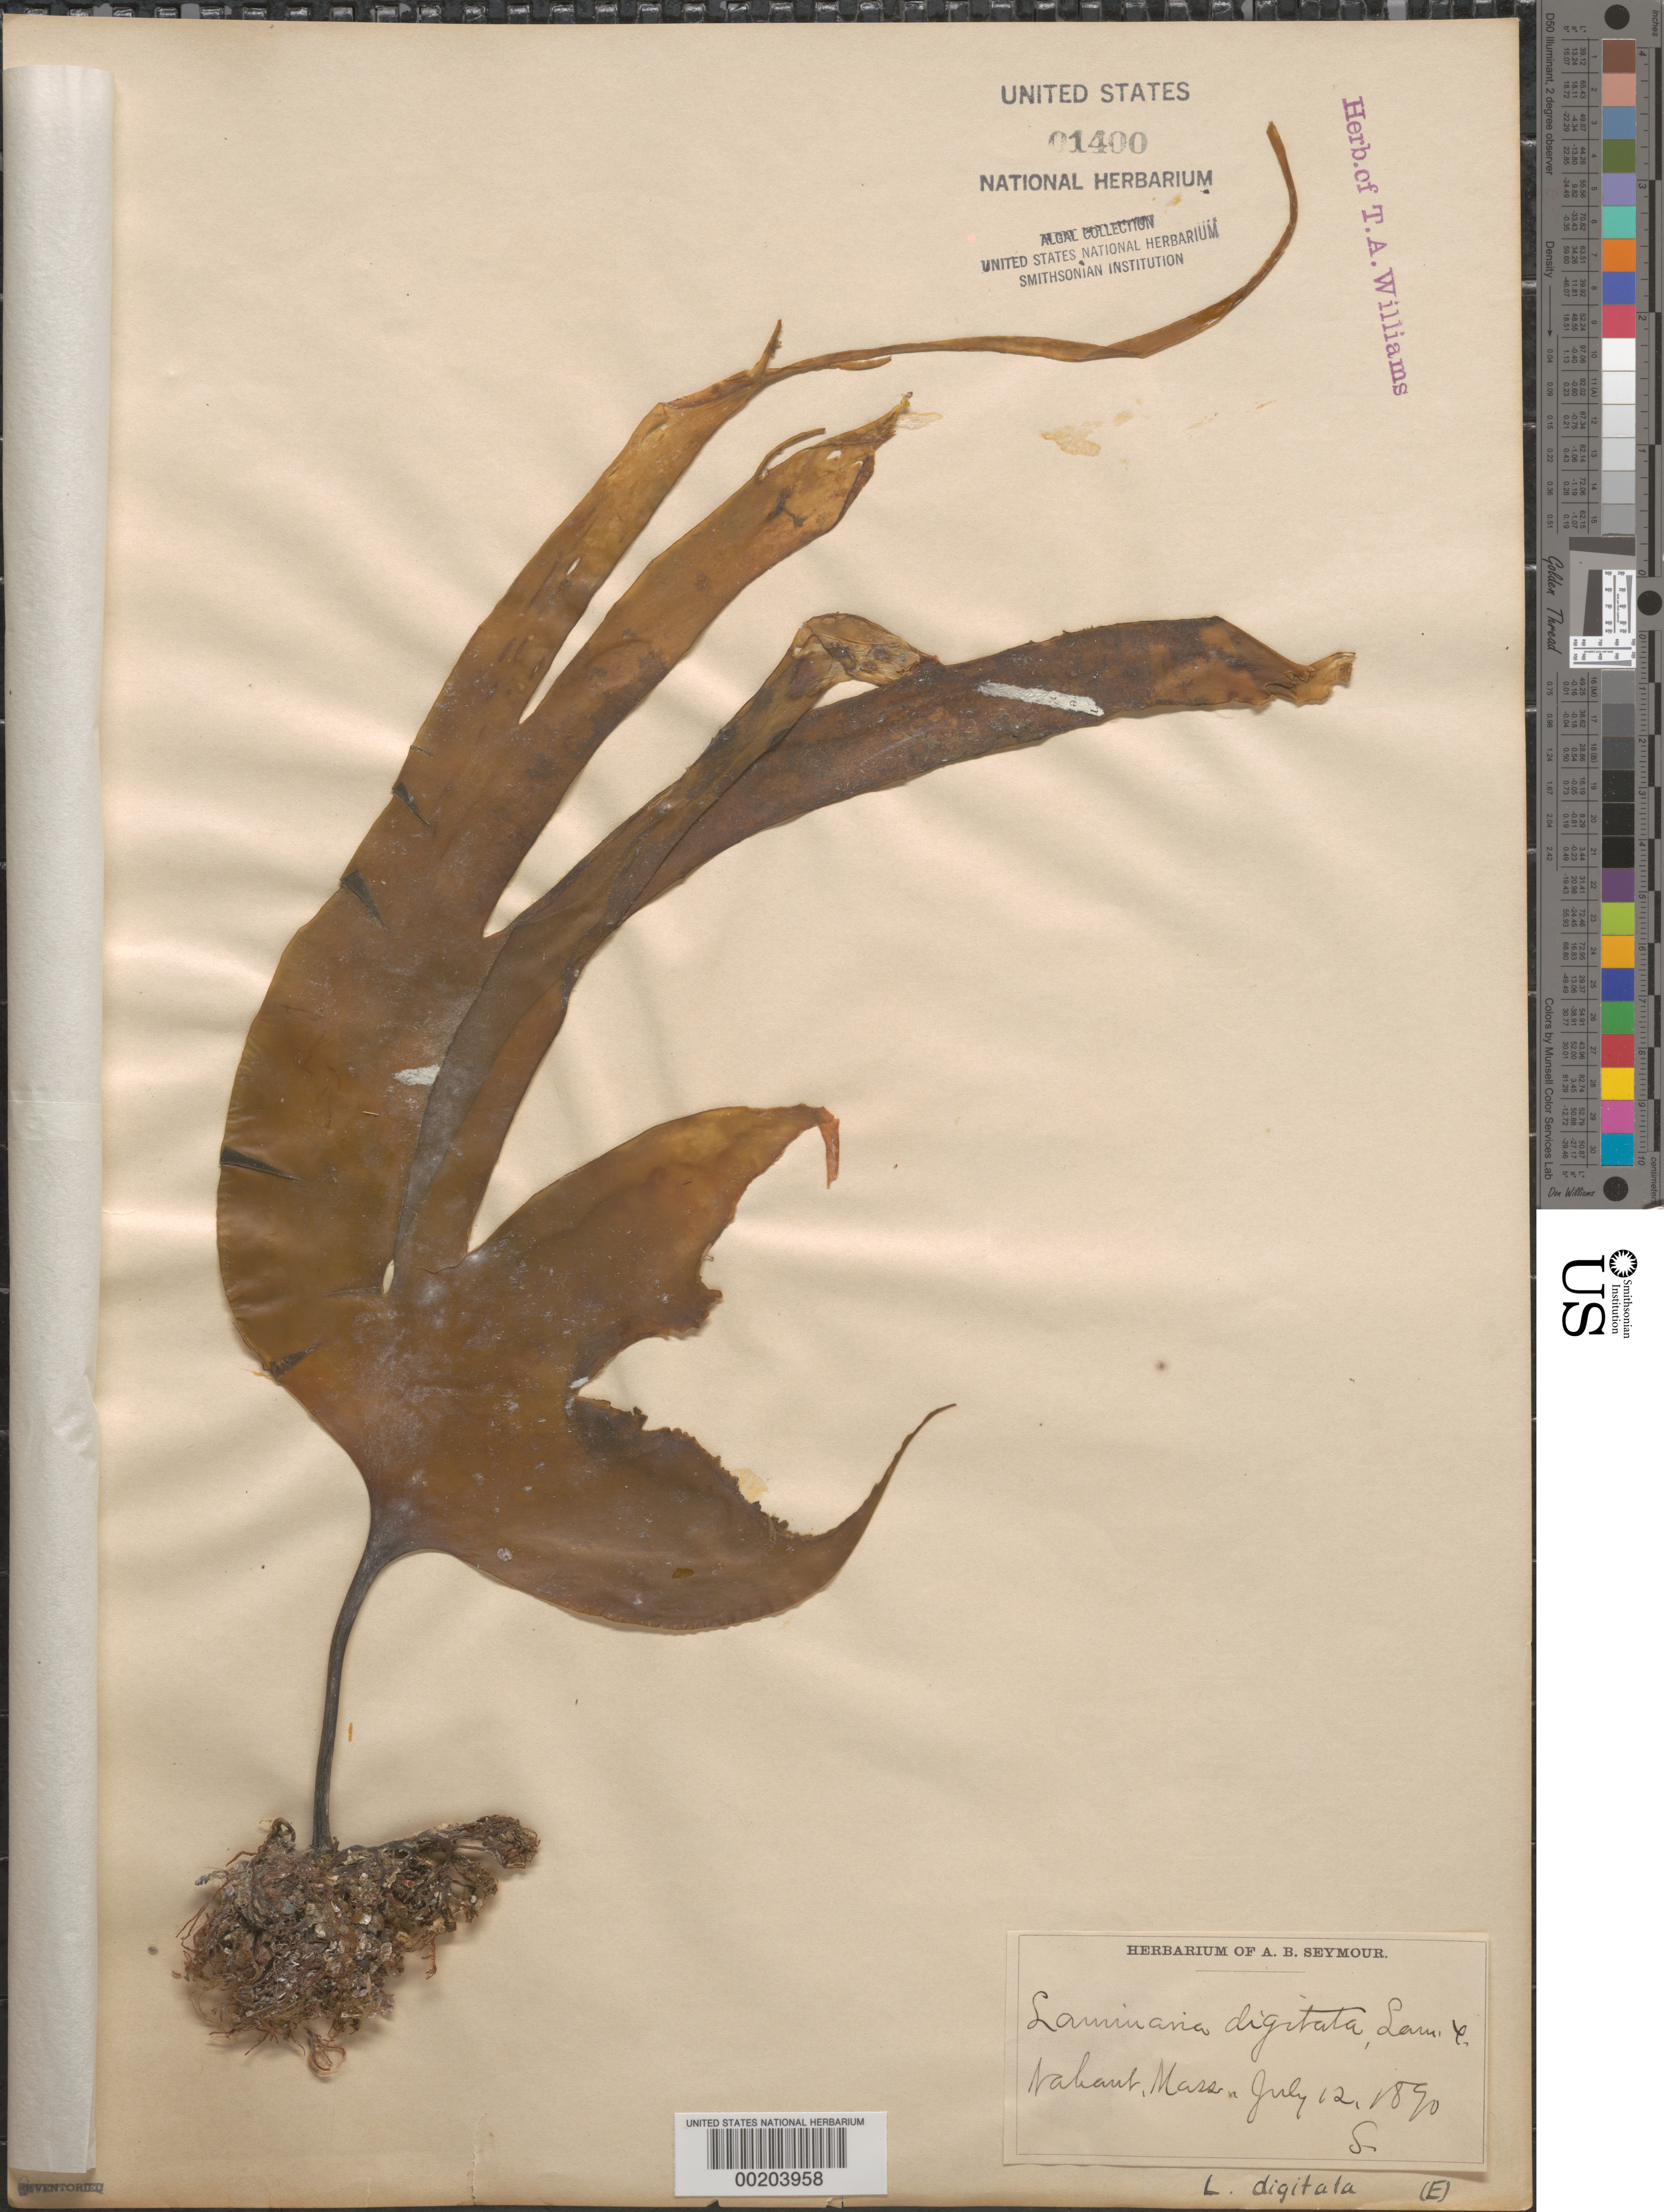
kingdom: Chromista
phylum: Ochrophyta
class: Phaeophyceae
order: Laminariales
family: Laminariaceae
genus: Laminaria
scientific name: Laminaria digitata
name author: (Hudson) J.V.Lamouroux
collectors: A. Seymour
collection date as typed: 12 Jul 1890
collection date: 1890-07-12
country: United States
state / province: Massachusetts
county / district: Essex County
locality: Nahant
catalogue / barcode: US 1400